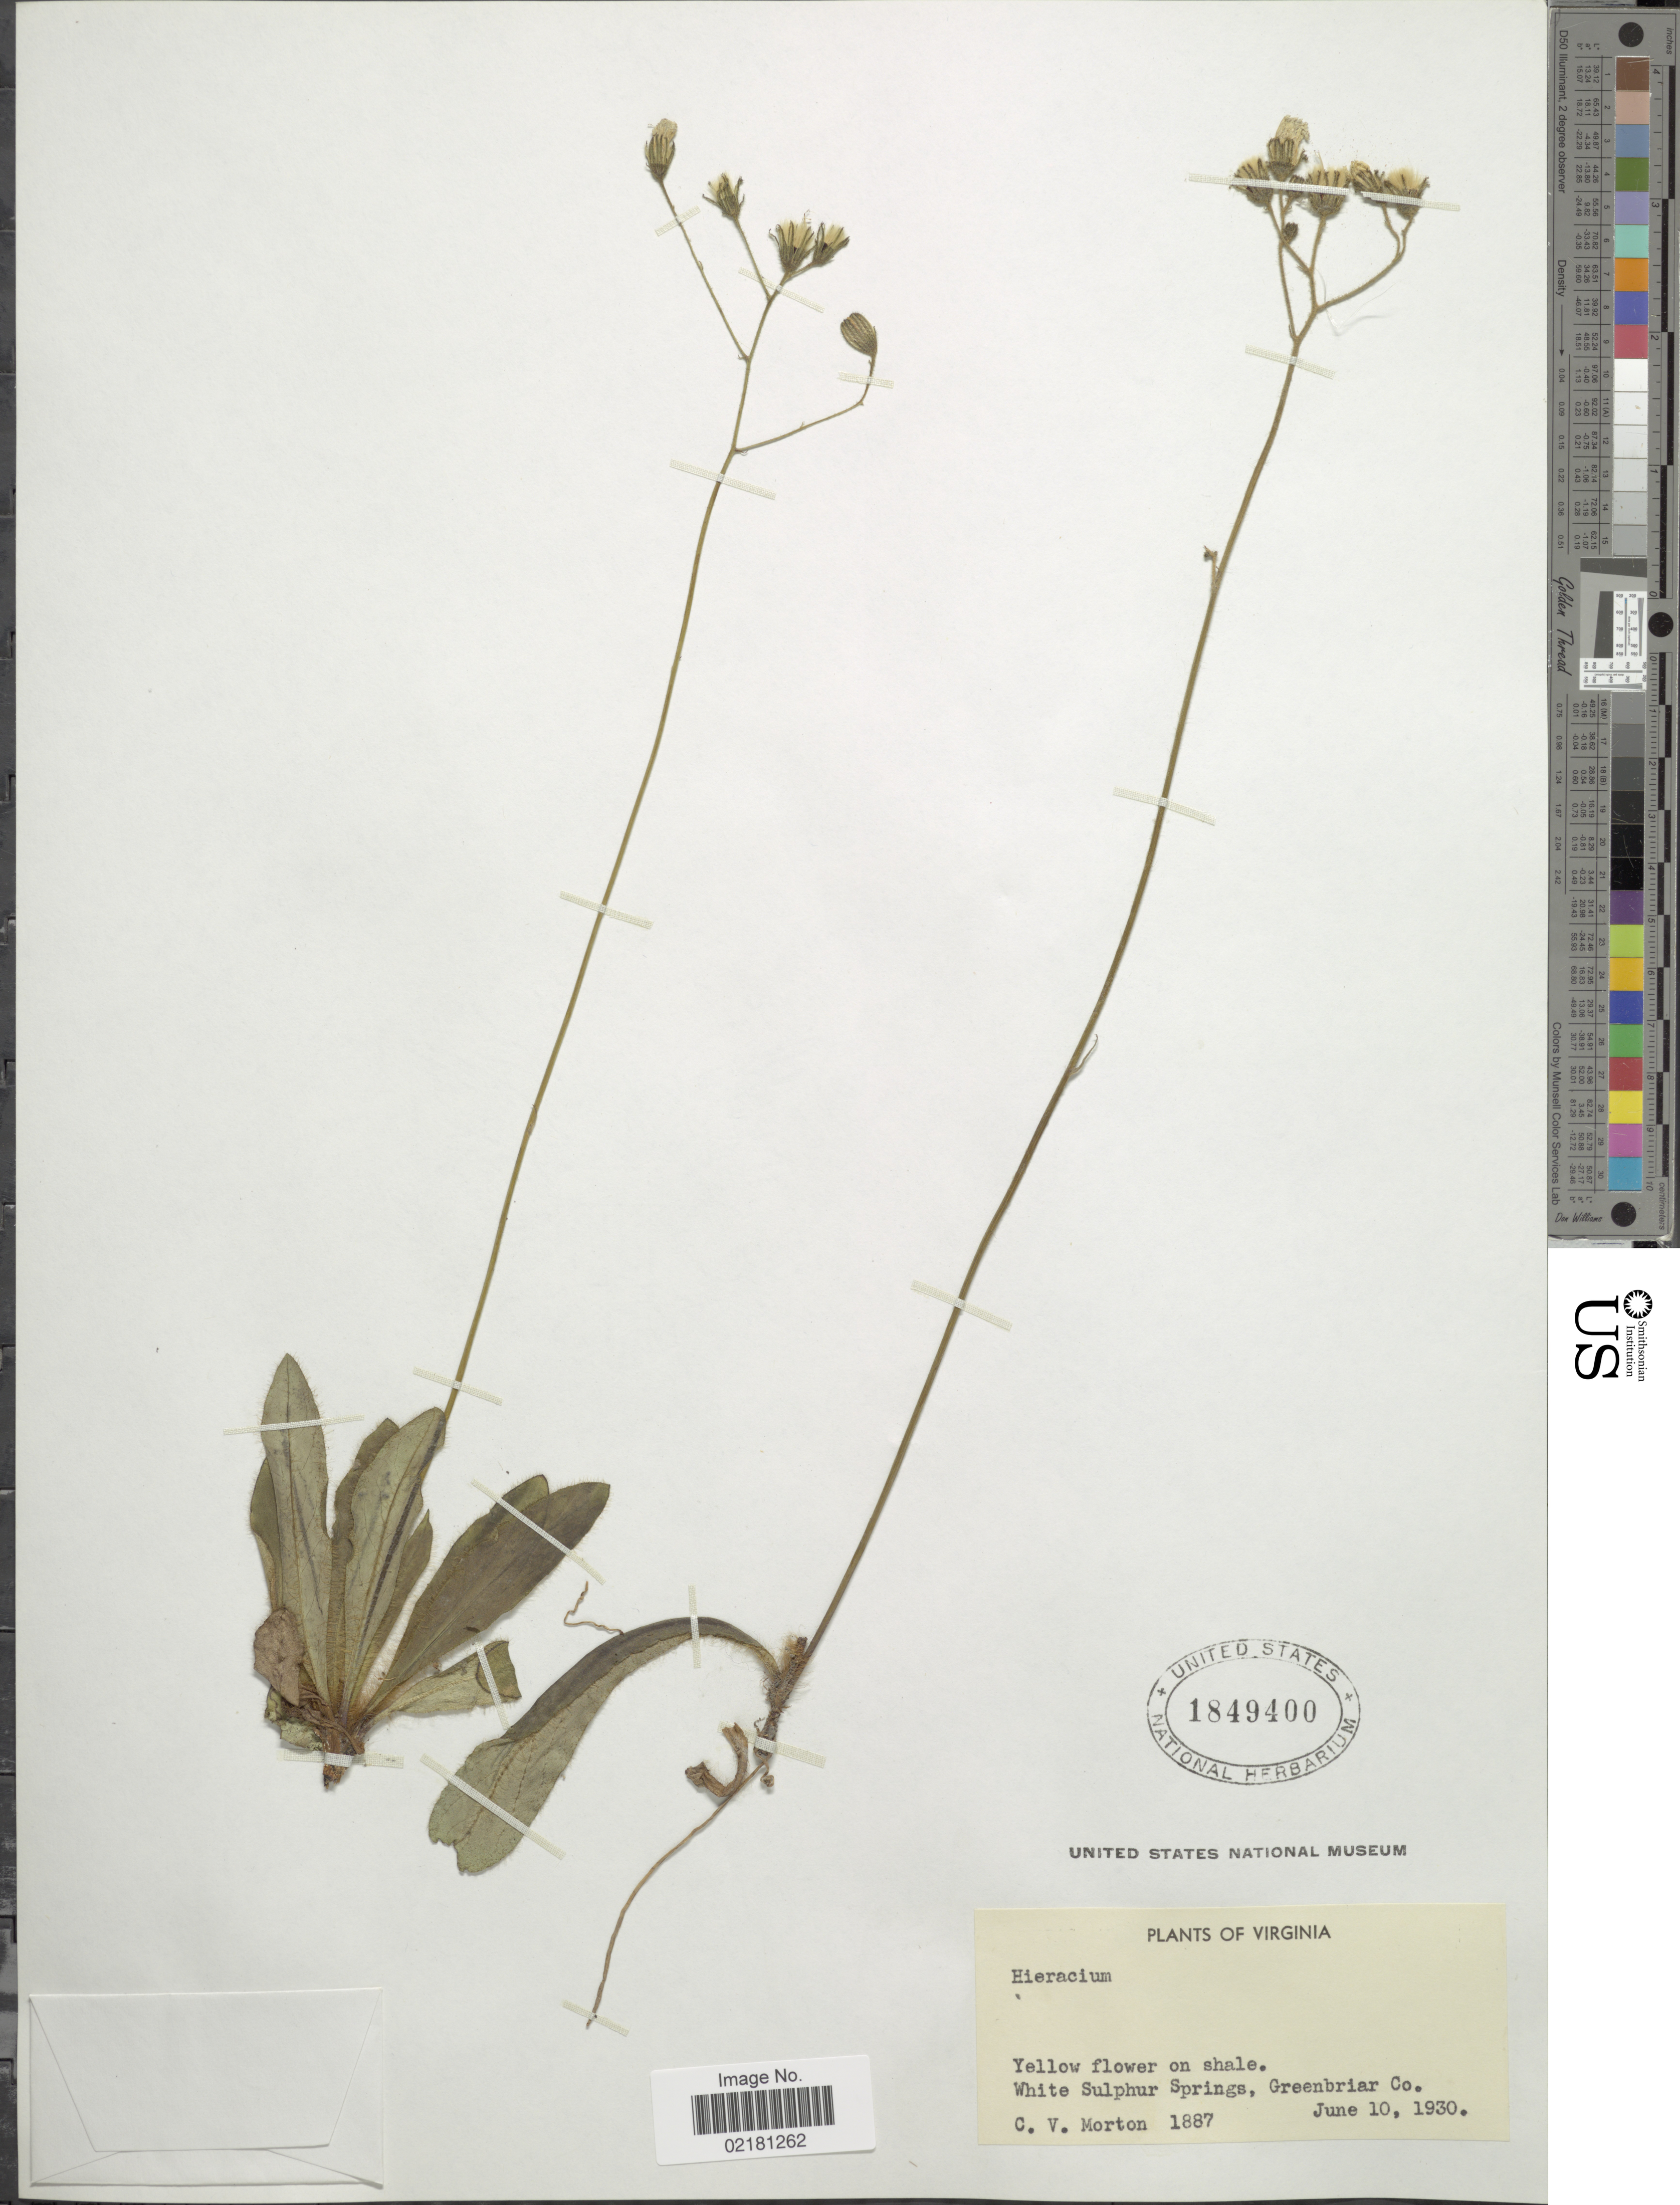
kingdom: Plantae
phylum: Tracheophyta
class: Magnoliopsida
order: Asterales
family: Asteraceae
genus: Hieracium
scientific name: Hieracium repandulare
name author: Druce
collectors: C. V. Morton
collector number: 1887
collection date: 1930-06-10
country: United States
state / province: West Virginia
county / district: Greenbrier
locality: White Sulphur Springs, Greenbriar Co.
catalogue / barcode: US 1849400